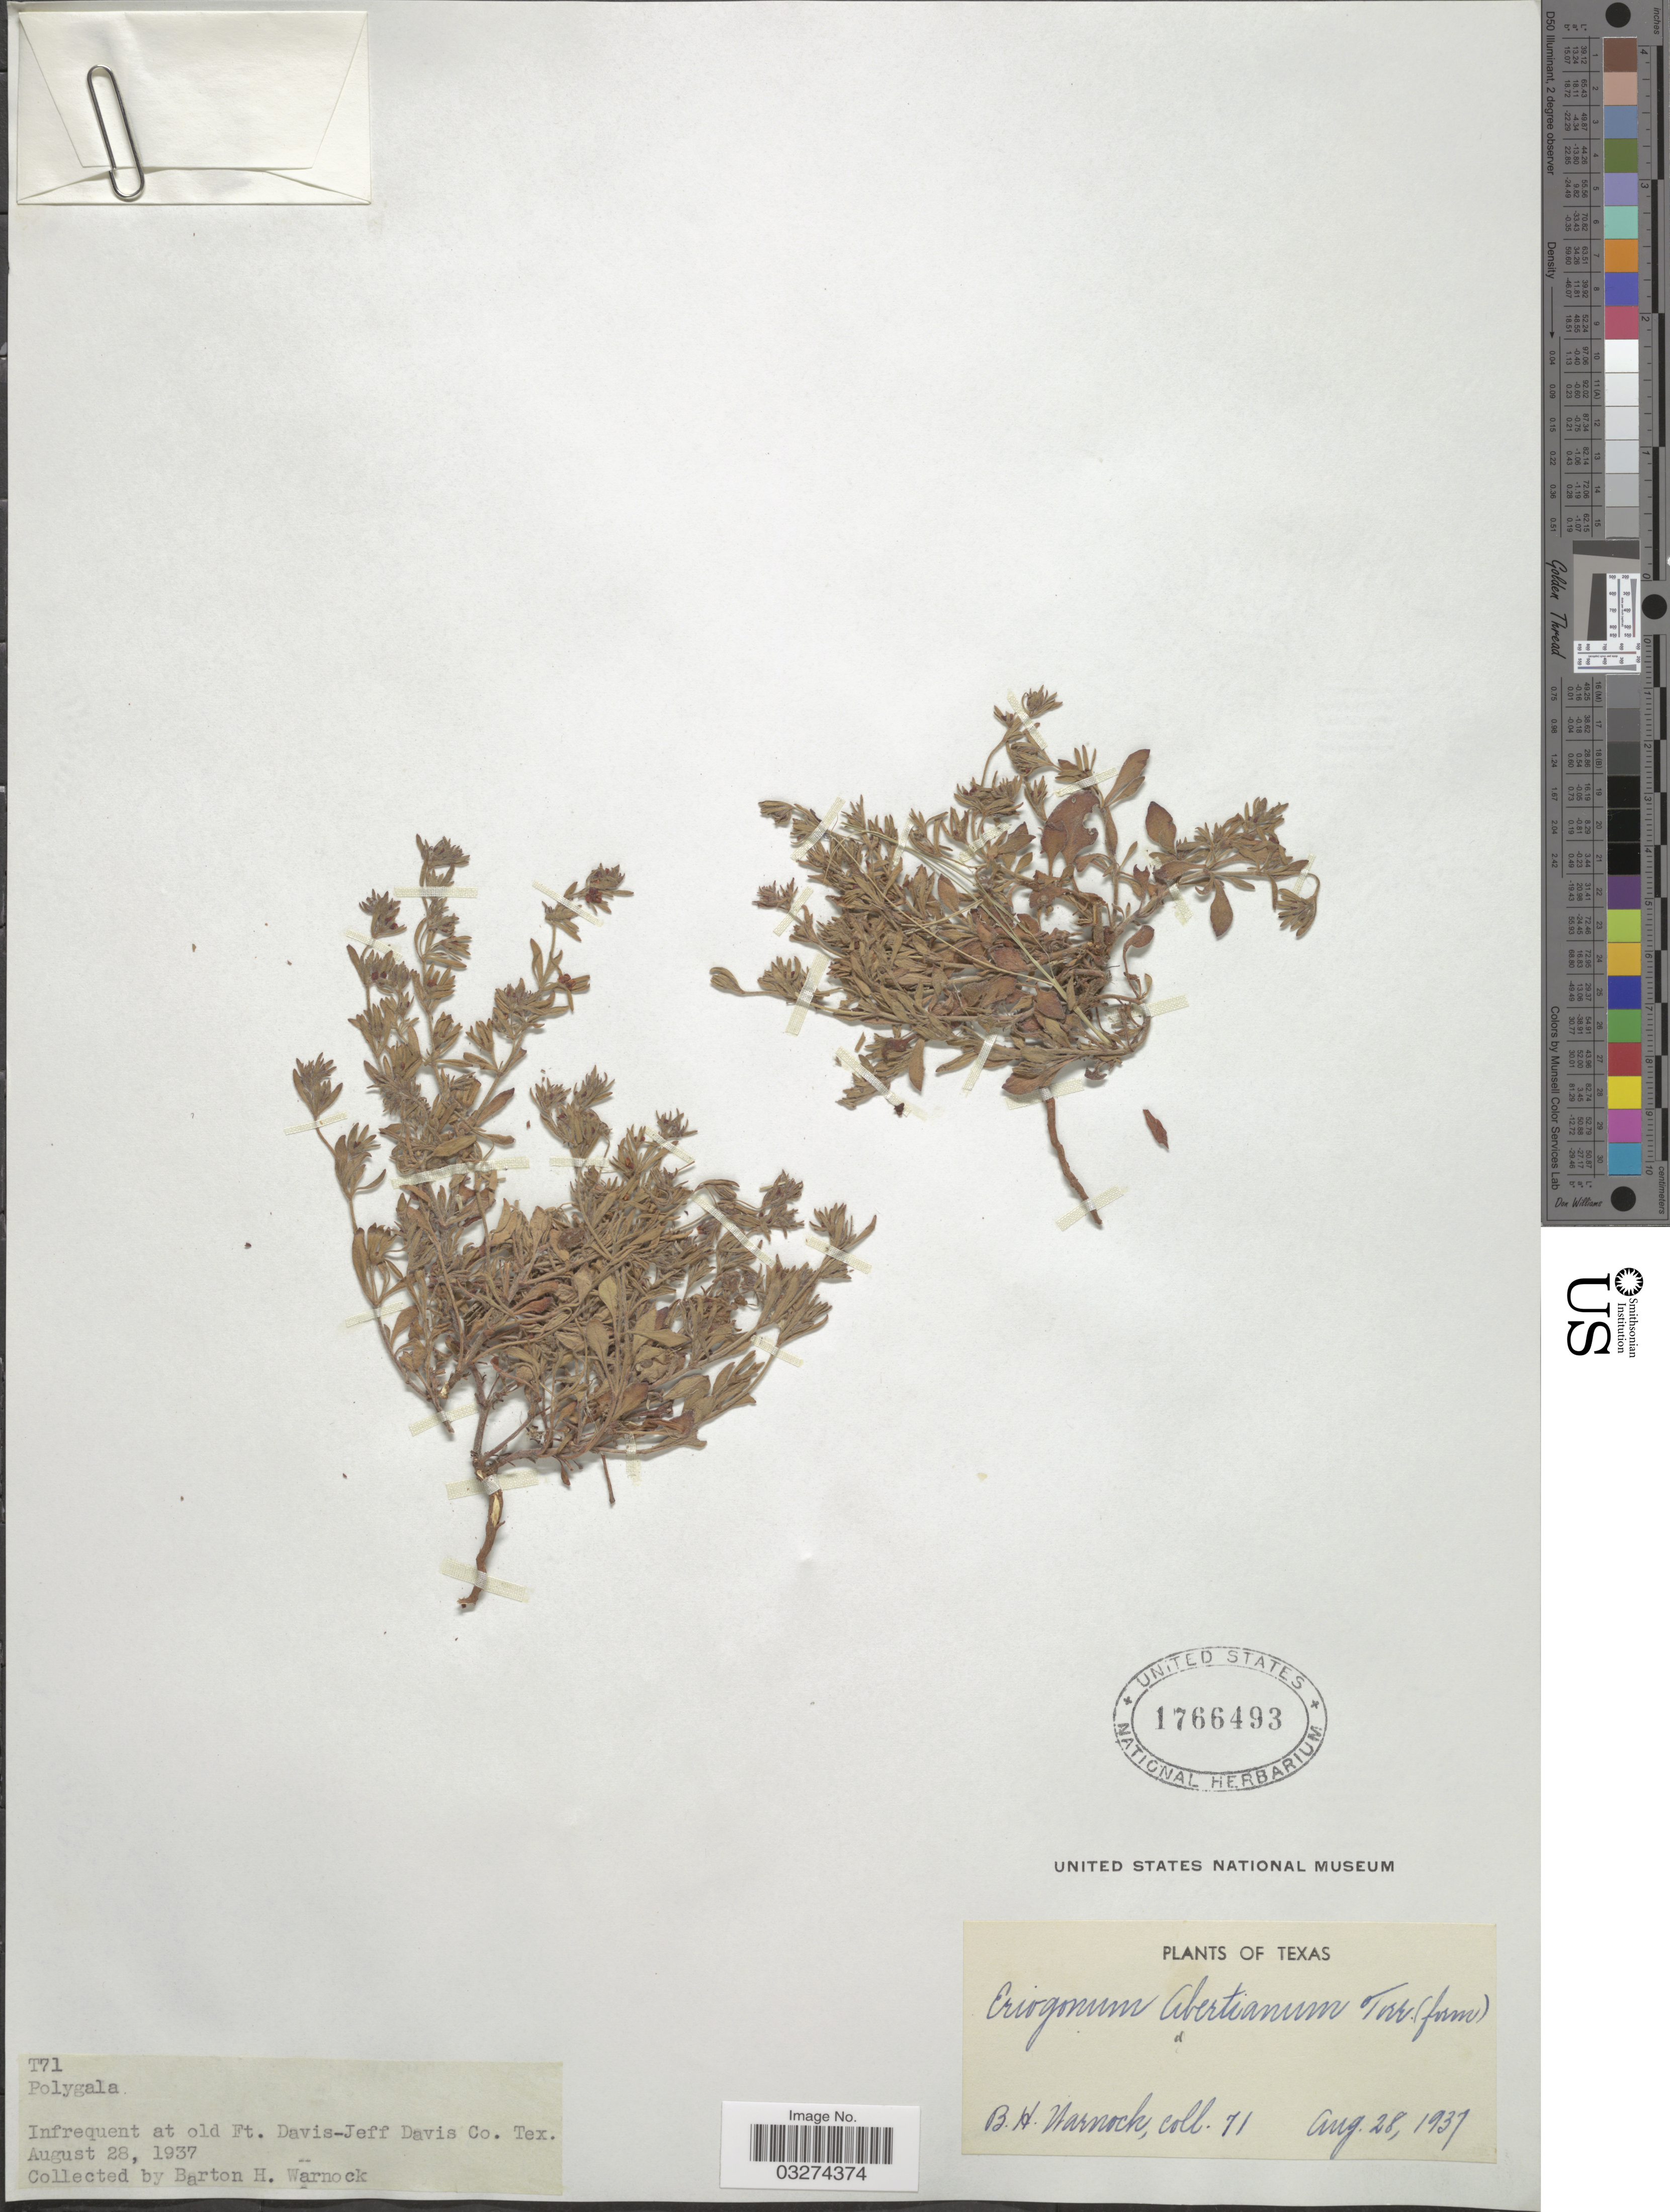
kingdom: Plantae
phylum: Tracheophyta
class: Magnoliopsida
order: Caryophyllales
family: Polygonaceae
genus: Eriogonum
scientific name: Eriogonum abertianum var. ruberrimum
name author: (Gand.) Gand.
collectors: B. H. Warnock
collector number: T71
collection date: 1937-08-28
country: United States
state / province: Texas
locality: Infrequent at old Ft. Davis-Jeff Davis Co.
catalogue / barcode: US 1766493